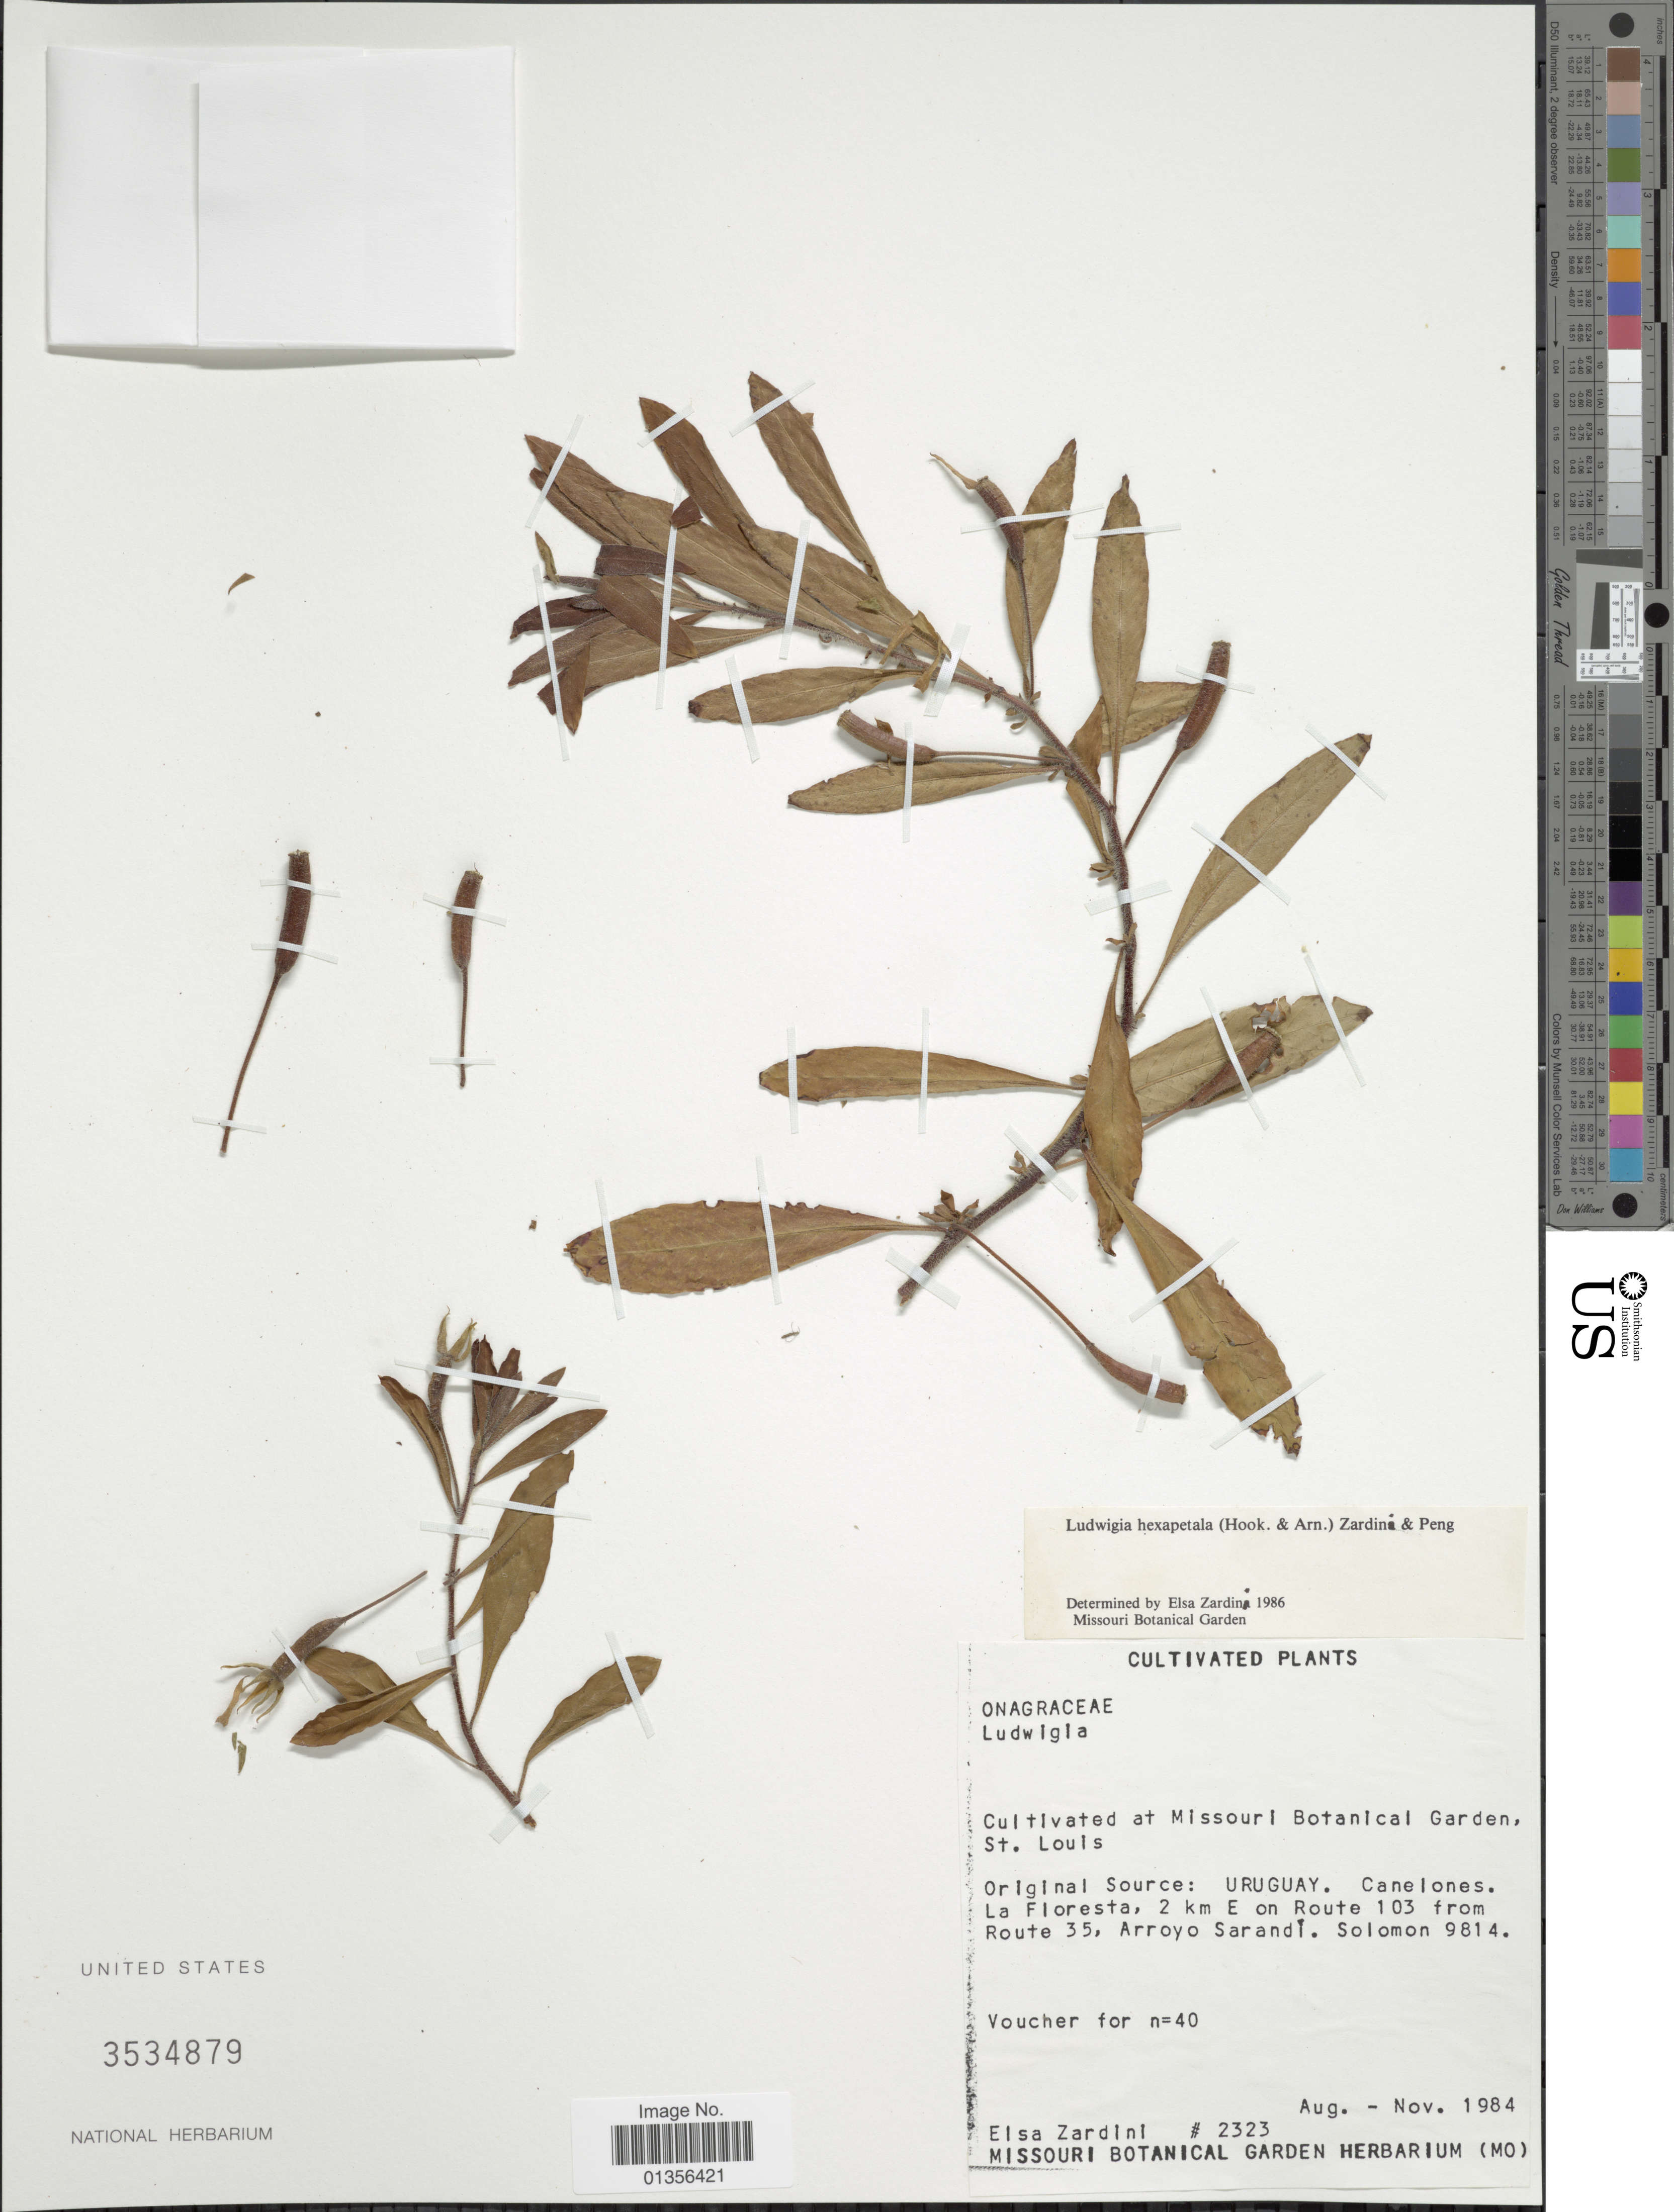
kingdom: Plantae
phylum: Tracheophyta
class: Magnoliopsida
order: Myrtales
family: Onagraceae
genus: Ludwigia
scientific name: Ludwigia hexapetala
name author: (Hook. & Arn.) Zardini et al.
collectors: E. M. Zardini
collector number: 2323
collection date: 1984-08/1984-11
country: United States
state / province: Missouri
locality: At Missouri Botanical Garden, St. Louis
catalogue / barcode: US 3534879